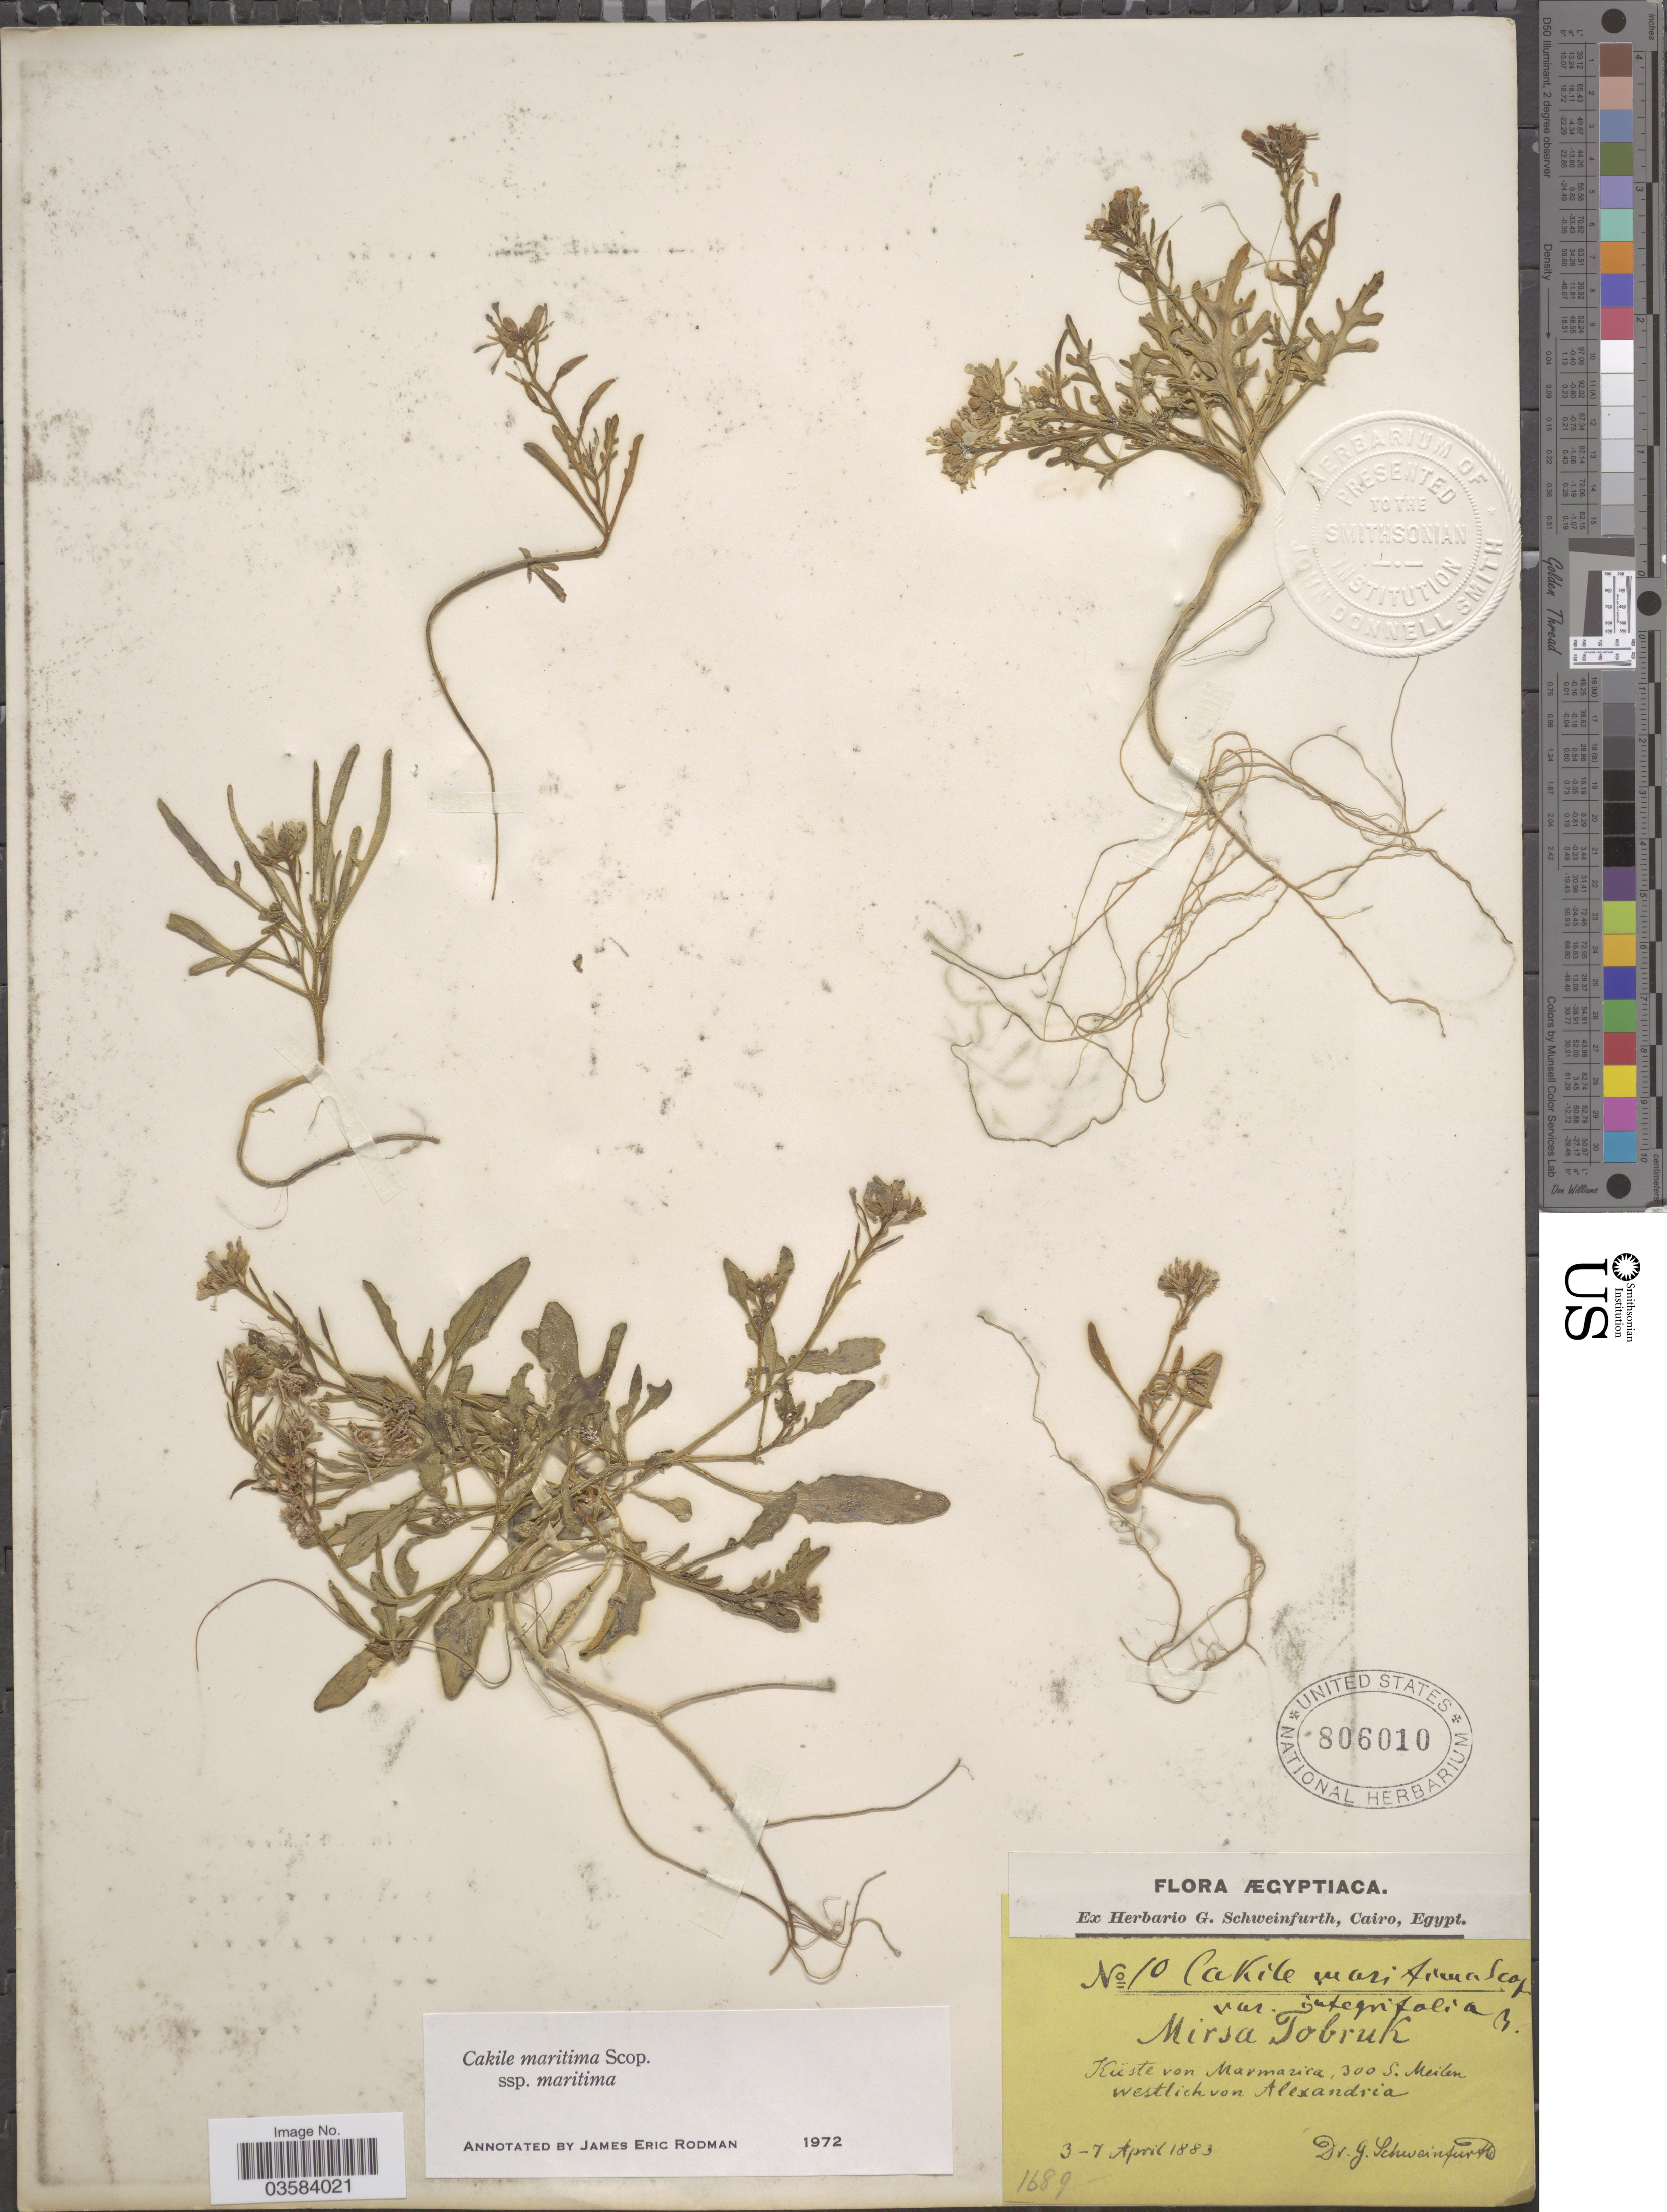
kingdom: Plantae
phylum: Tracheophyta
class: Magnoliopsida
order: Brassicales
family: Brassicaceae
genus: Cakile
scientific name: Cakile maritima subsp. maritima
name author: Scop.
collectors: G. A. Schweinfurth (herbarium)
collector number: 10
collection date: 1883-04-03/1883-04-07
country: Egypt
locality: Ægyptiaca. Küste von Marmarica, 300 S. Meilen westlich von Alexandria.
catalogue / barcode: US 806010